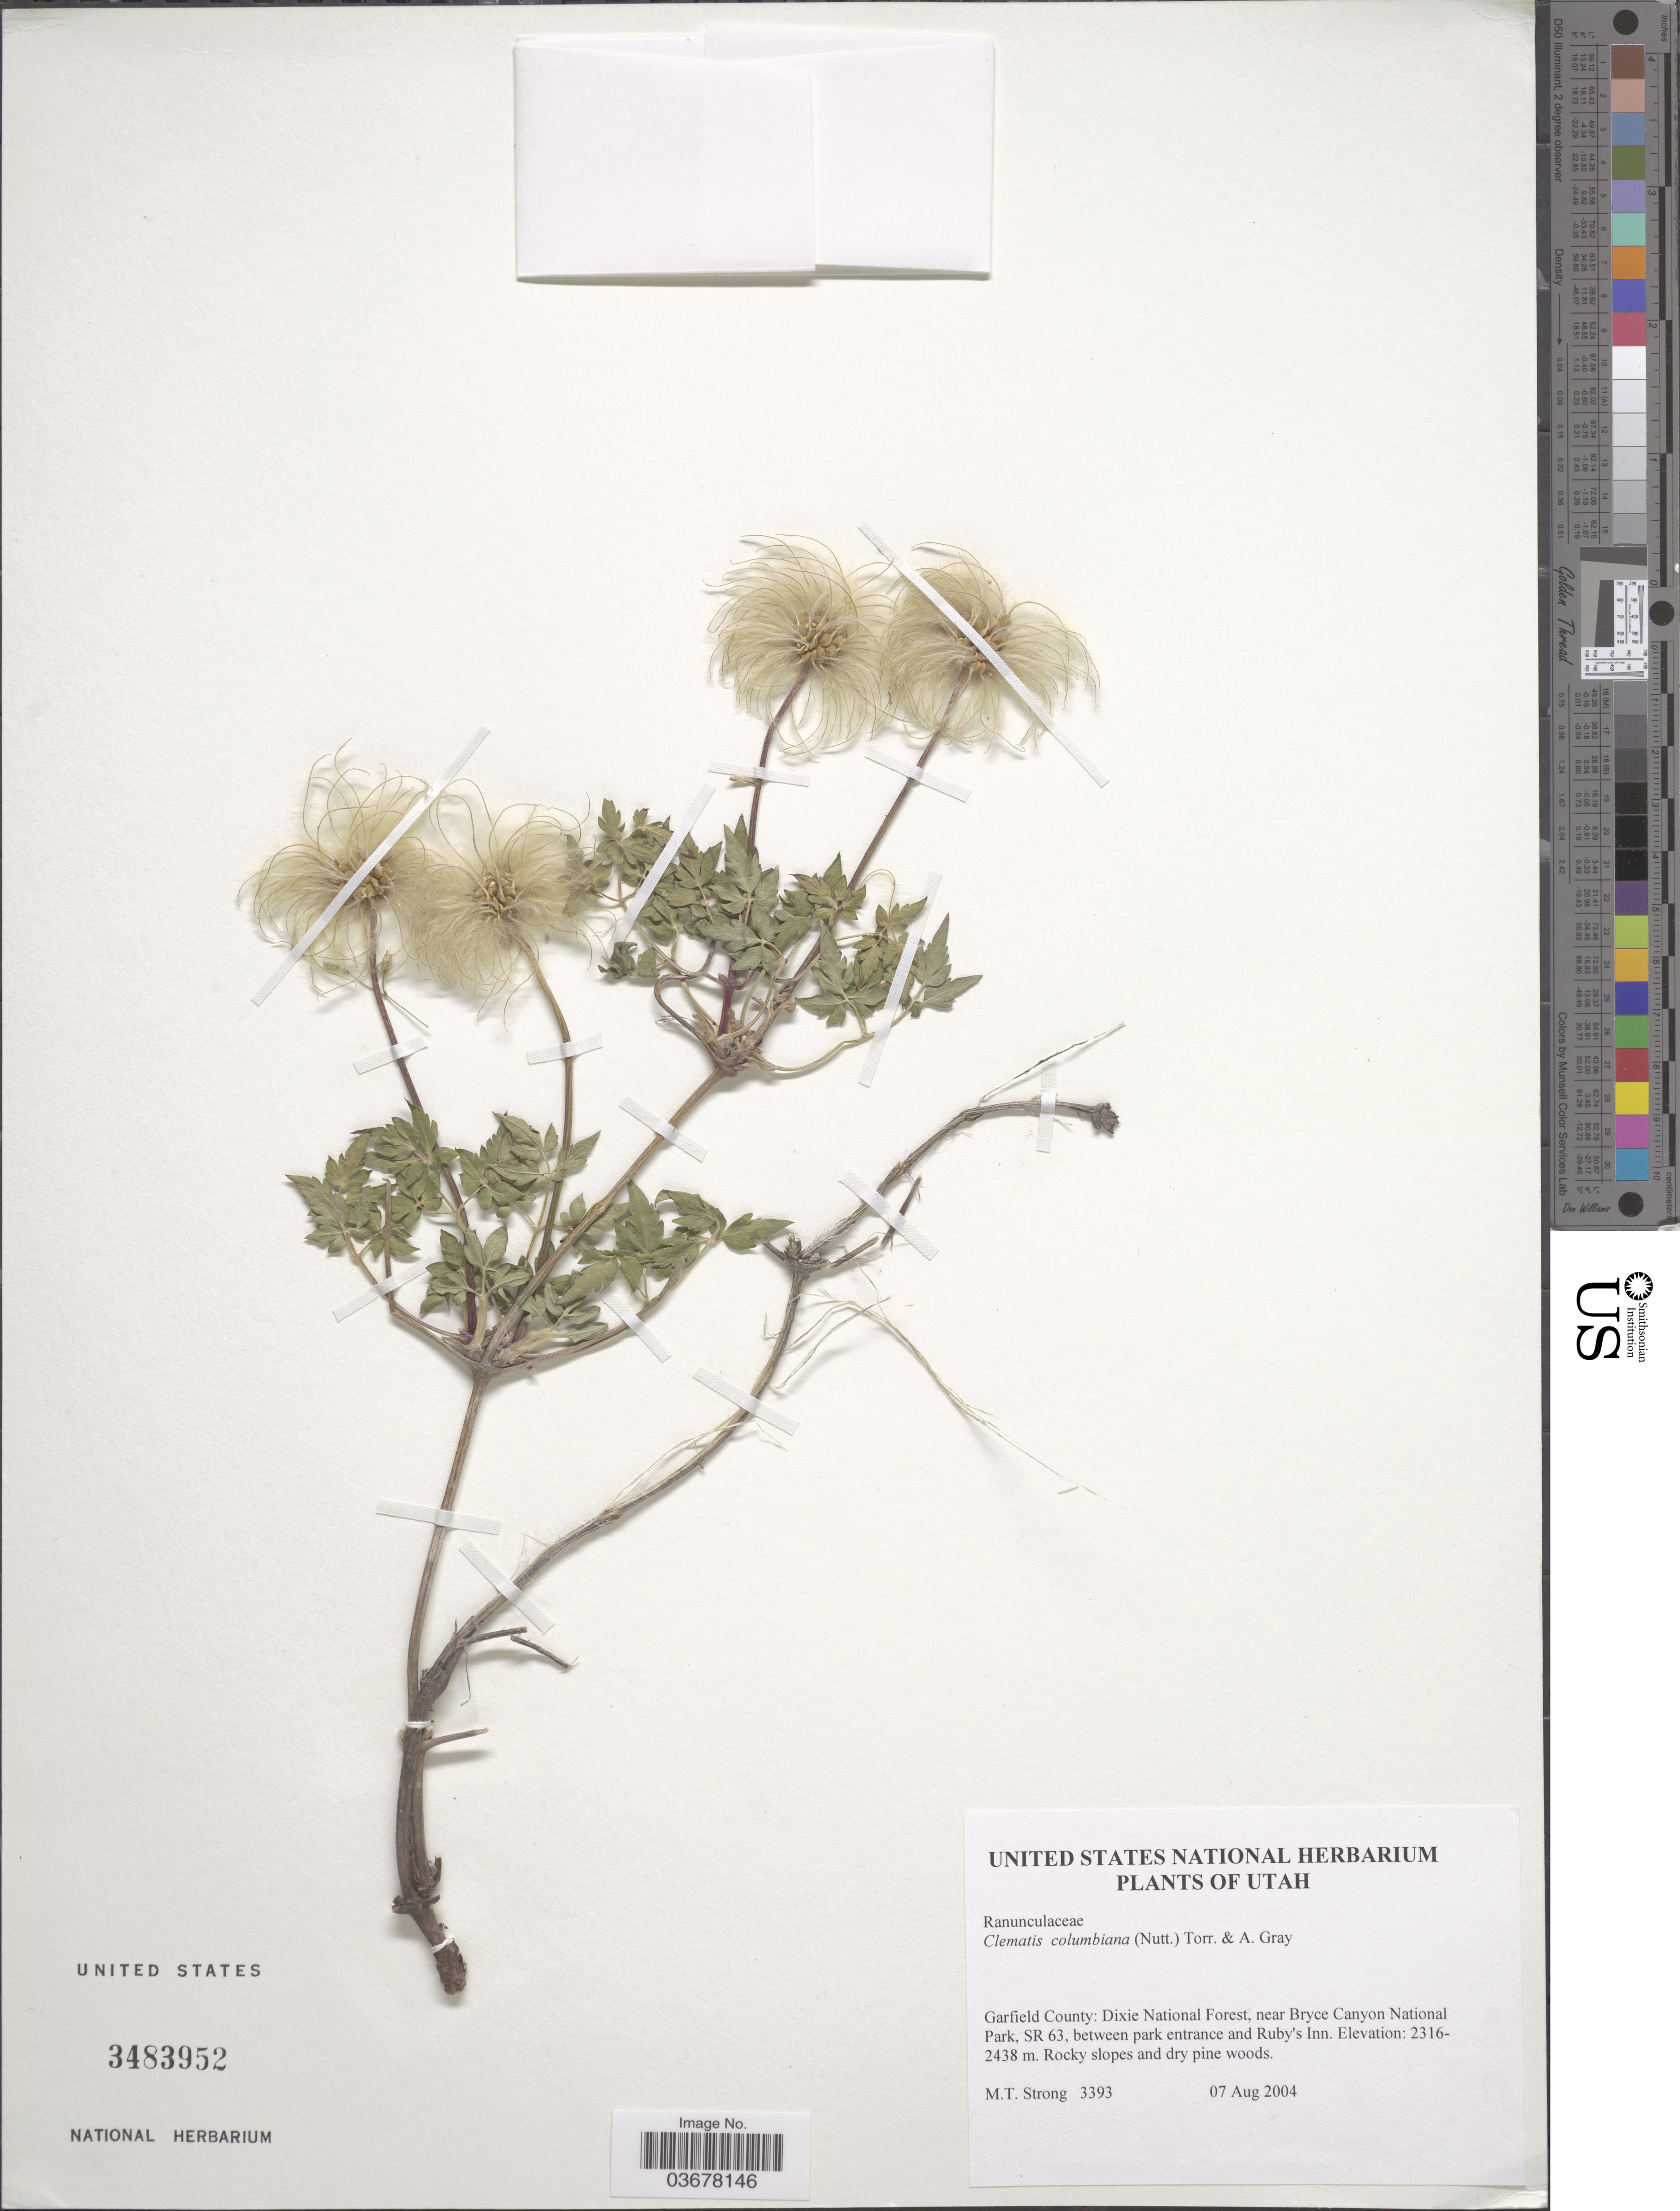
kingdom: Plantae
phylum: Tracheophyta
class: Magnoliopsida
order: Ranunculales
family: Ranunculaceae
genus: Clematis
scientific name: Clematis columbiana var. columbiana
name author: (Nutt.) Torr. & A. Gray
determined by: Strong, M. T., (US), Smithsonian Institution - National Museum of Natural History (UNITED STATES)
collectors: M. T. Strong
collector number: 3393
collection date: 2004-08-07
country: United States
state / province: Utah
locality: Garfield County: Dixie National Forest, near Bryce Canyon National Park, SR 63, between park entrance and Ruby's Inn.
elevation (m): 2316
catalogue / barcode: US 3483952